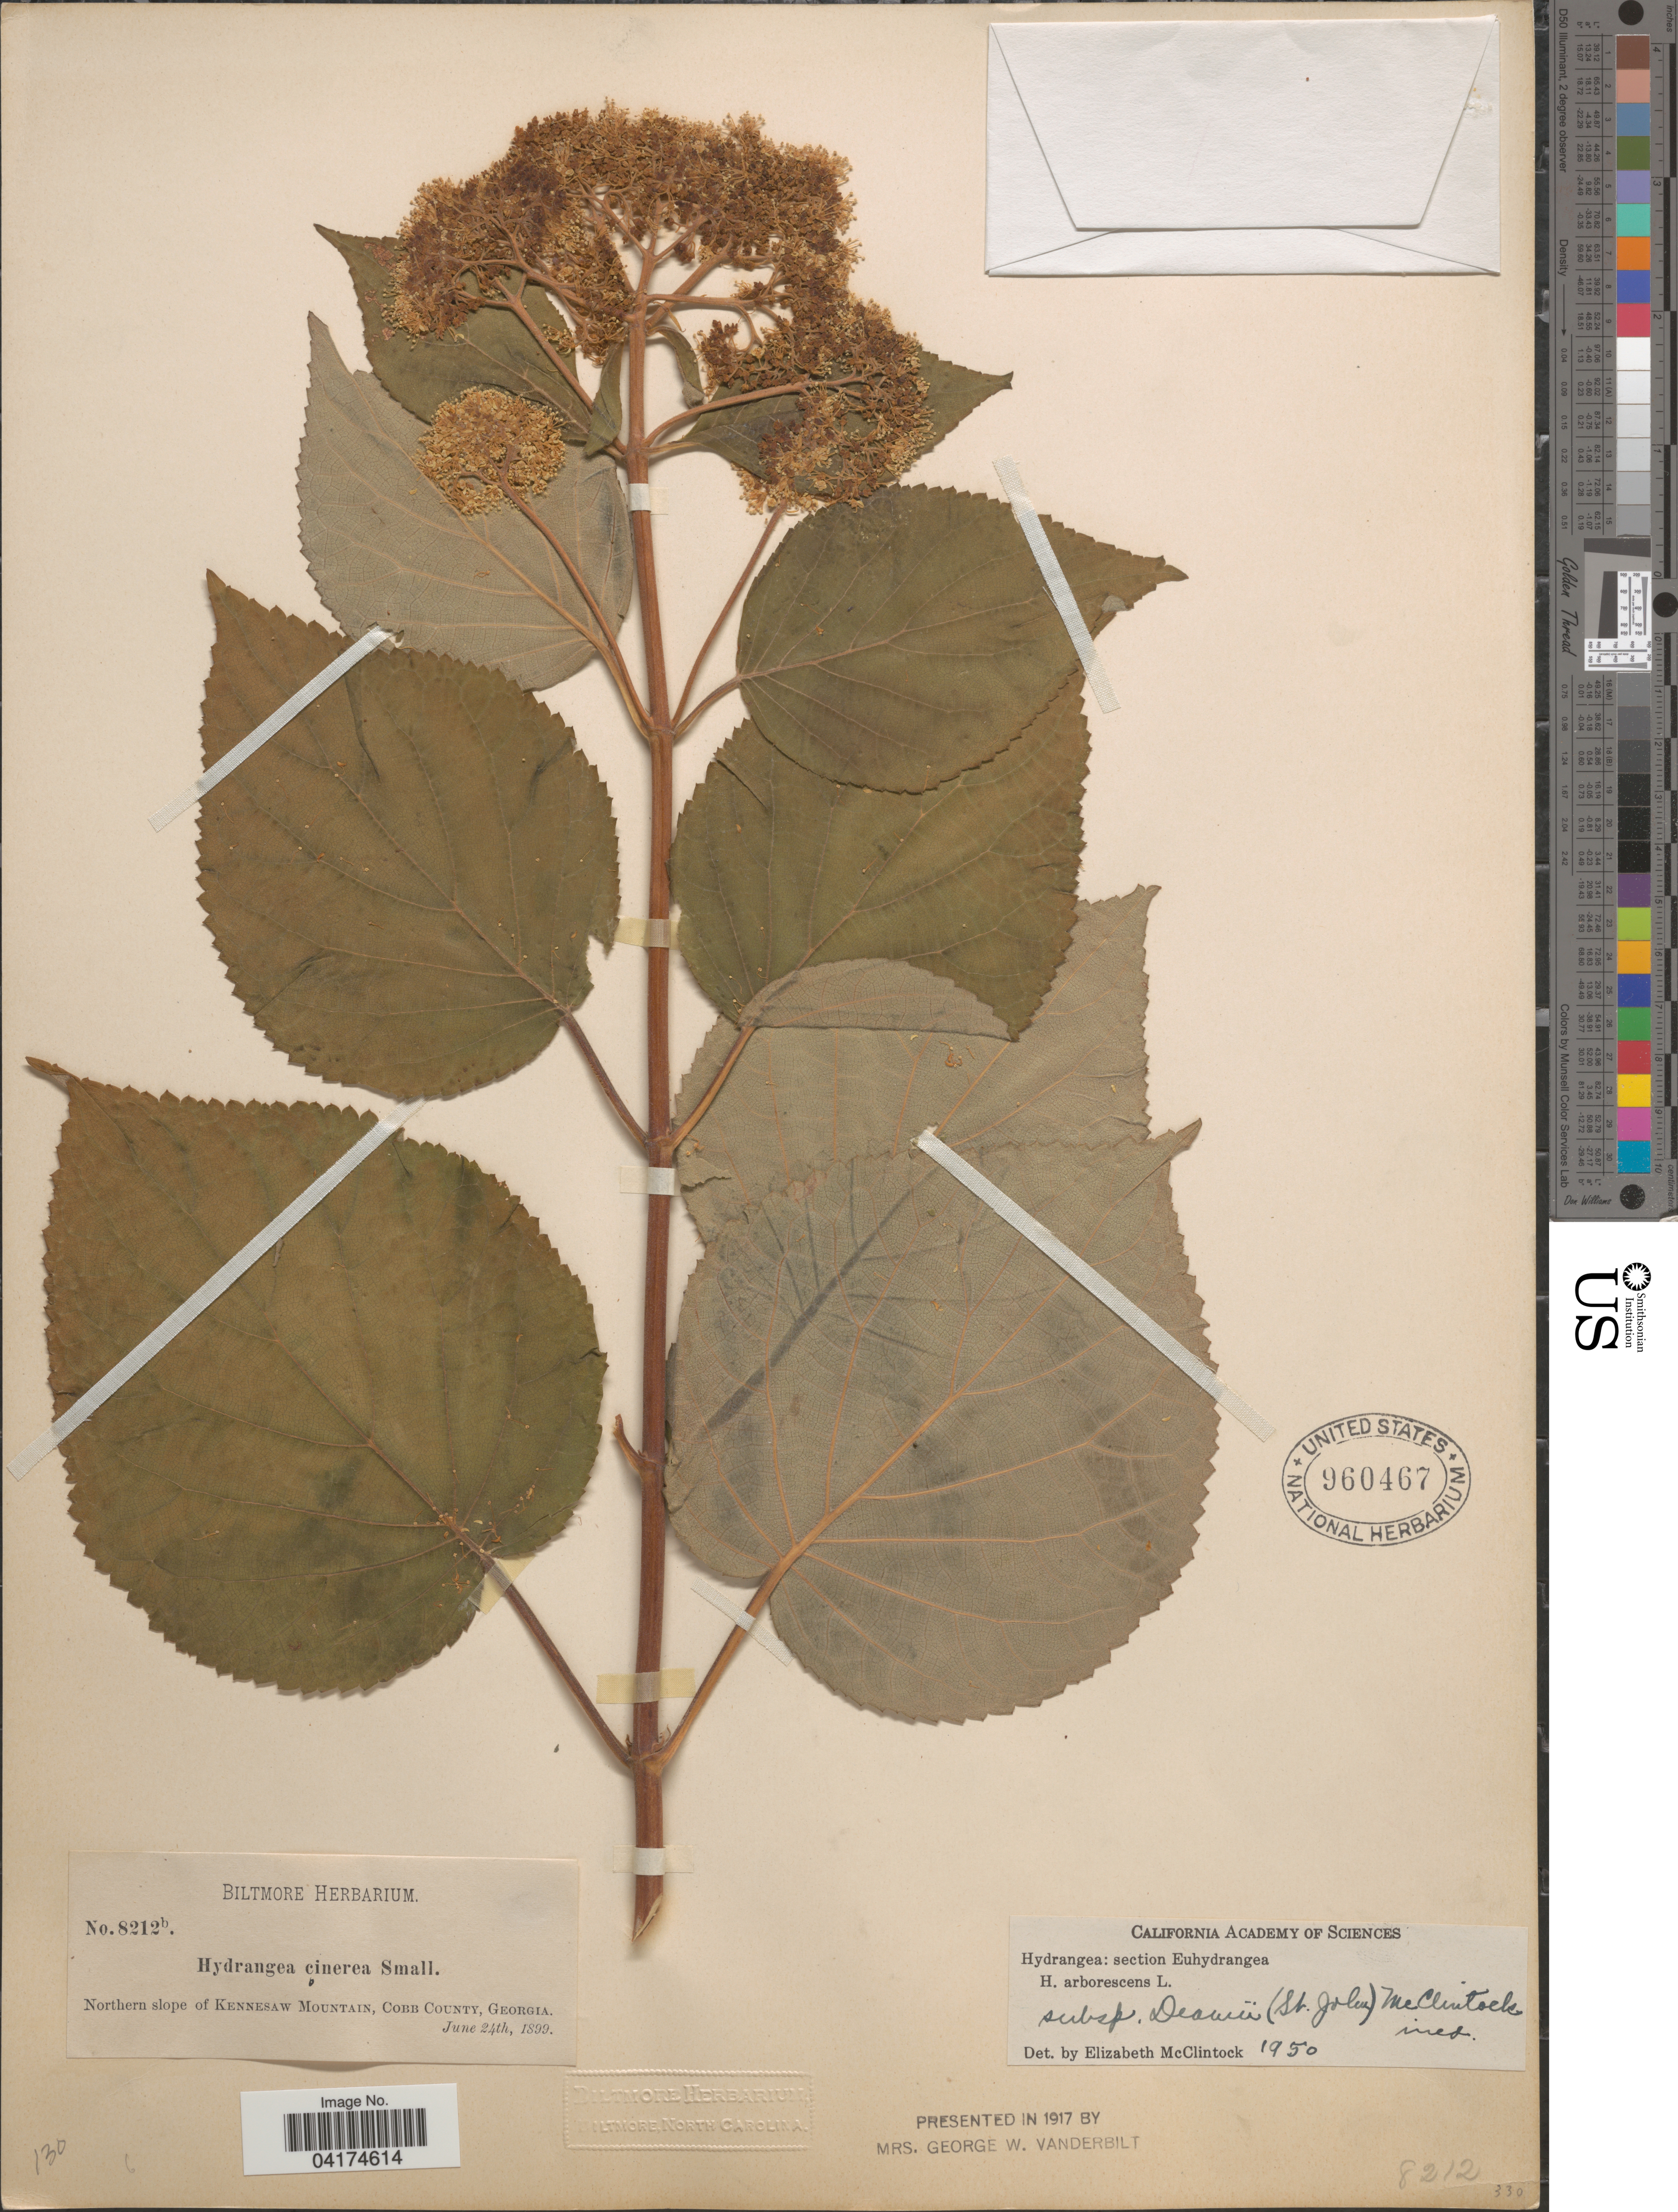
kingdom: Plantae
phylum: Tracheophyta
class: Magnoliopsida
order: Cornales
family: Hydrangeaceae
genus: Hydrangea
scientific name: Hydrangea arborescens var. deamii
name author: H. St. John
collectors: ex herb. Biltmore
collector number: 8212b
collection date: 1899-06-24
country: United States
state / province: Georgia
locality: Northern slope of Kennesaw Mountain, Cobb County.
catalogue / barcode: US 960467